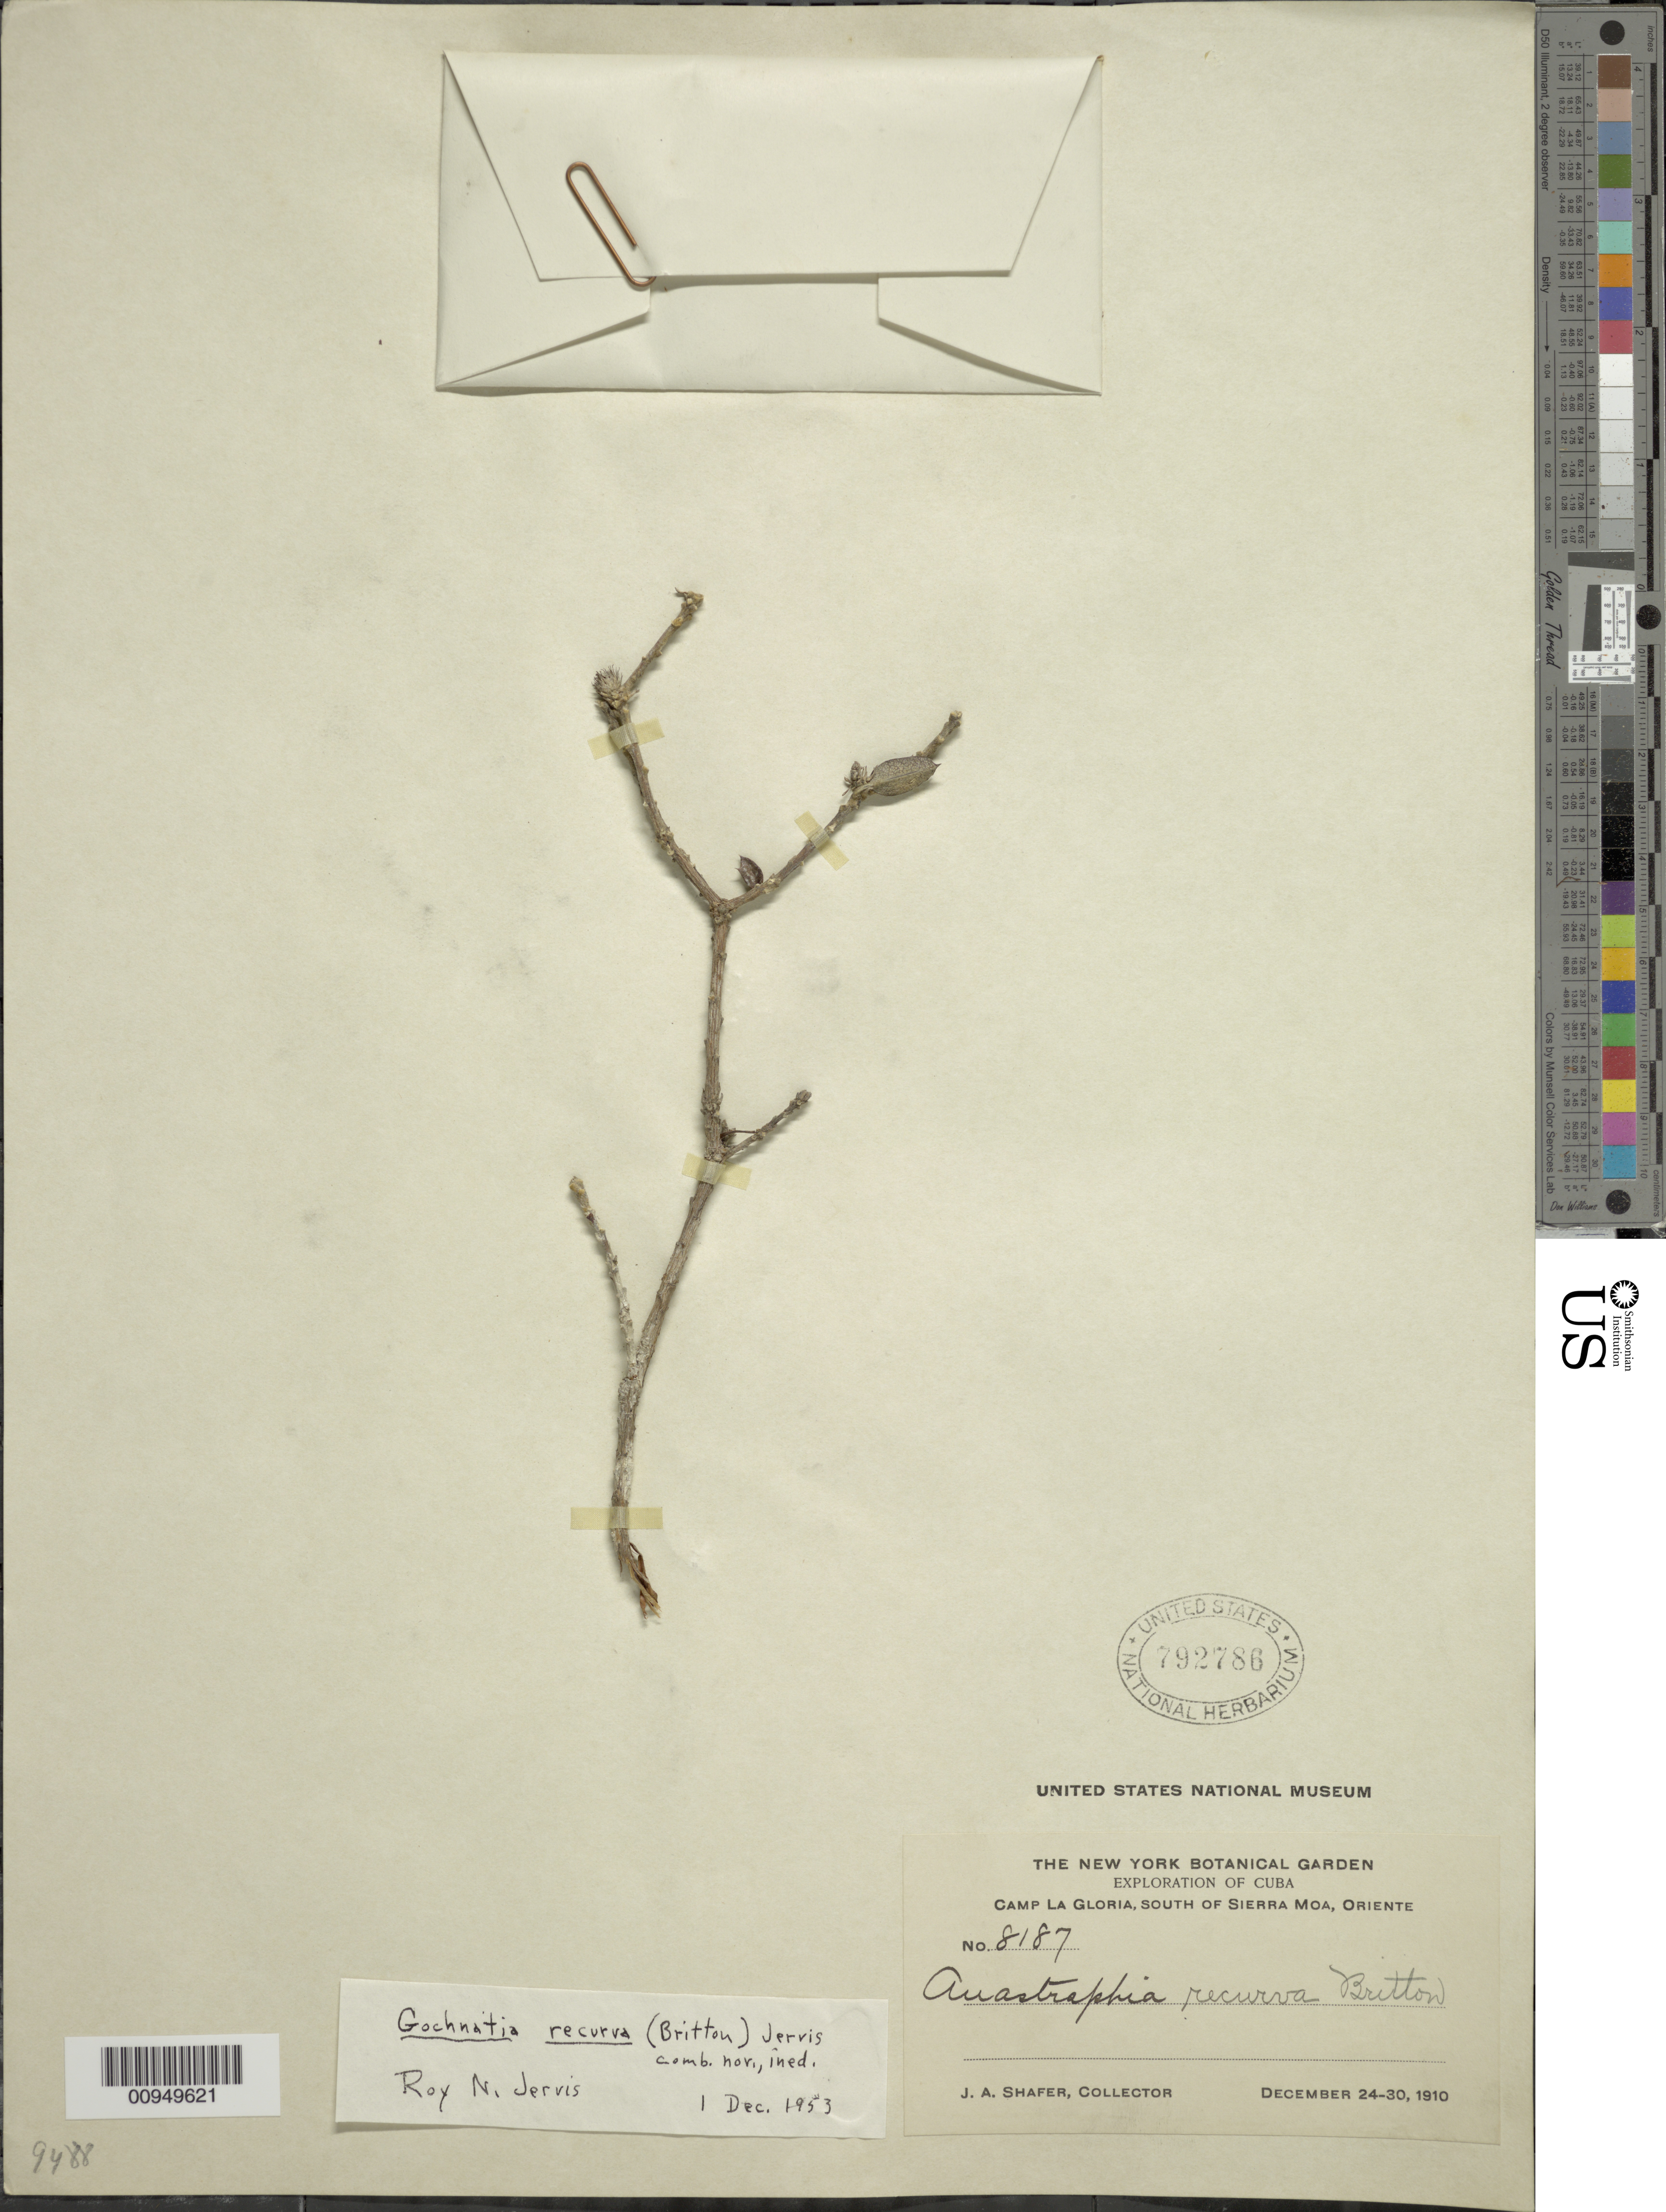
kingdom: Plantae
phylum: Tracheophyta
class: Magnoliopsida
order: Asterales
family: Asteraceae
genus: Anastraphia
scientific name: Anastraphia recurva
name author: Britton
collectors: J. A. Shafer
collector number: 8187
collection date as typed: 24 Dec 1910 to 30 Dec 1910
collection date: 1910-12-24/1910-12-30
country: Cuba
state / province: Holguín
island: Cuba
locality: Camp La Gloria, S of Sierra Moa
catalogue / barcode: US 792786